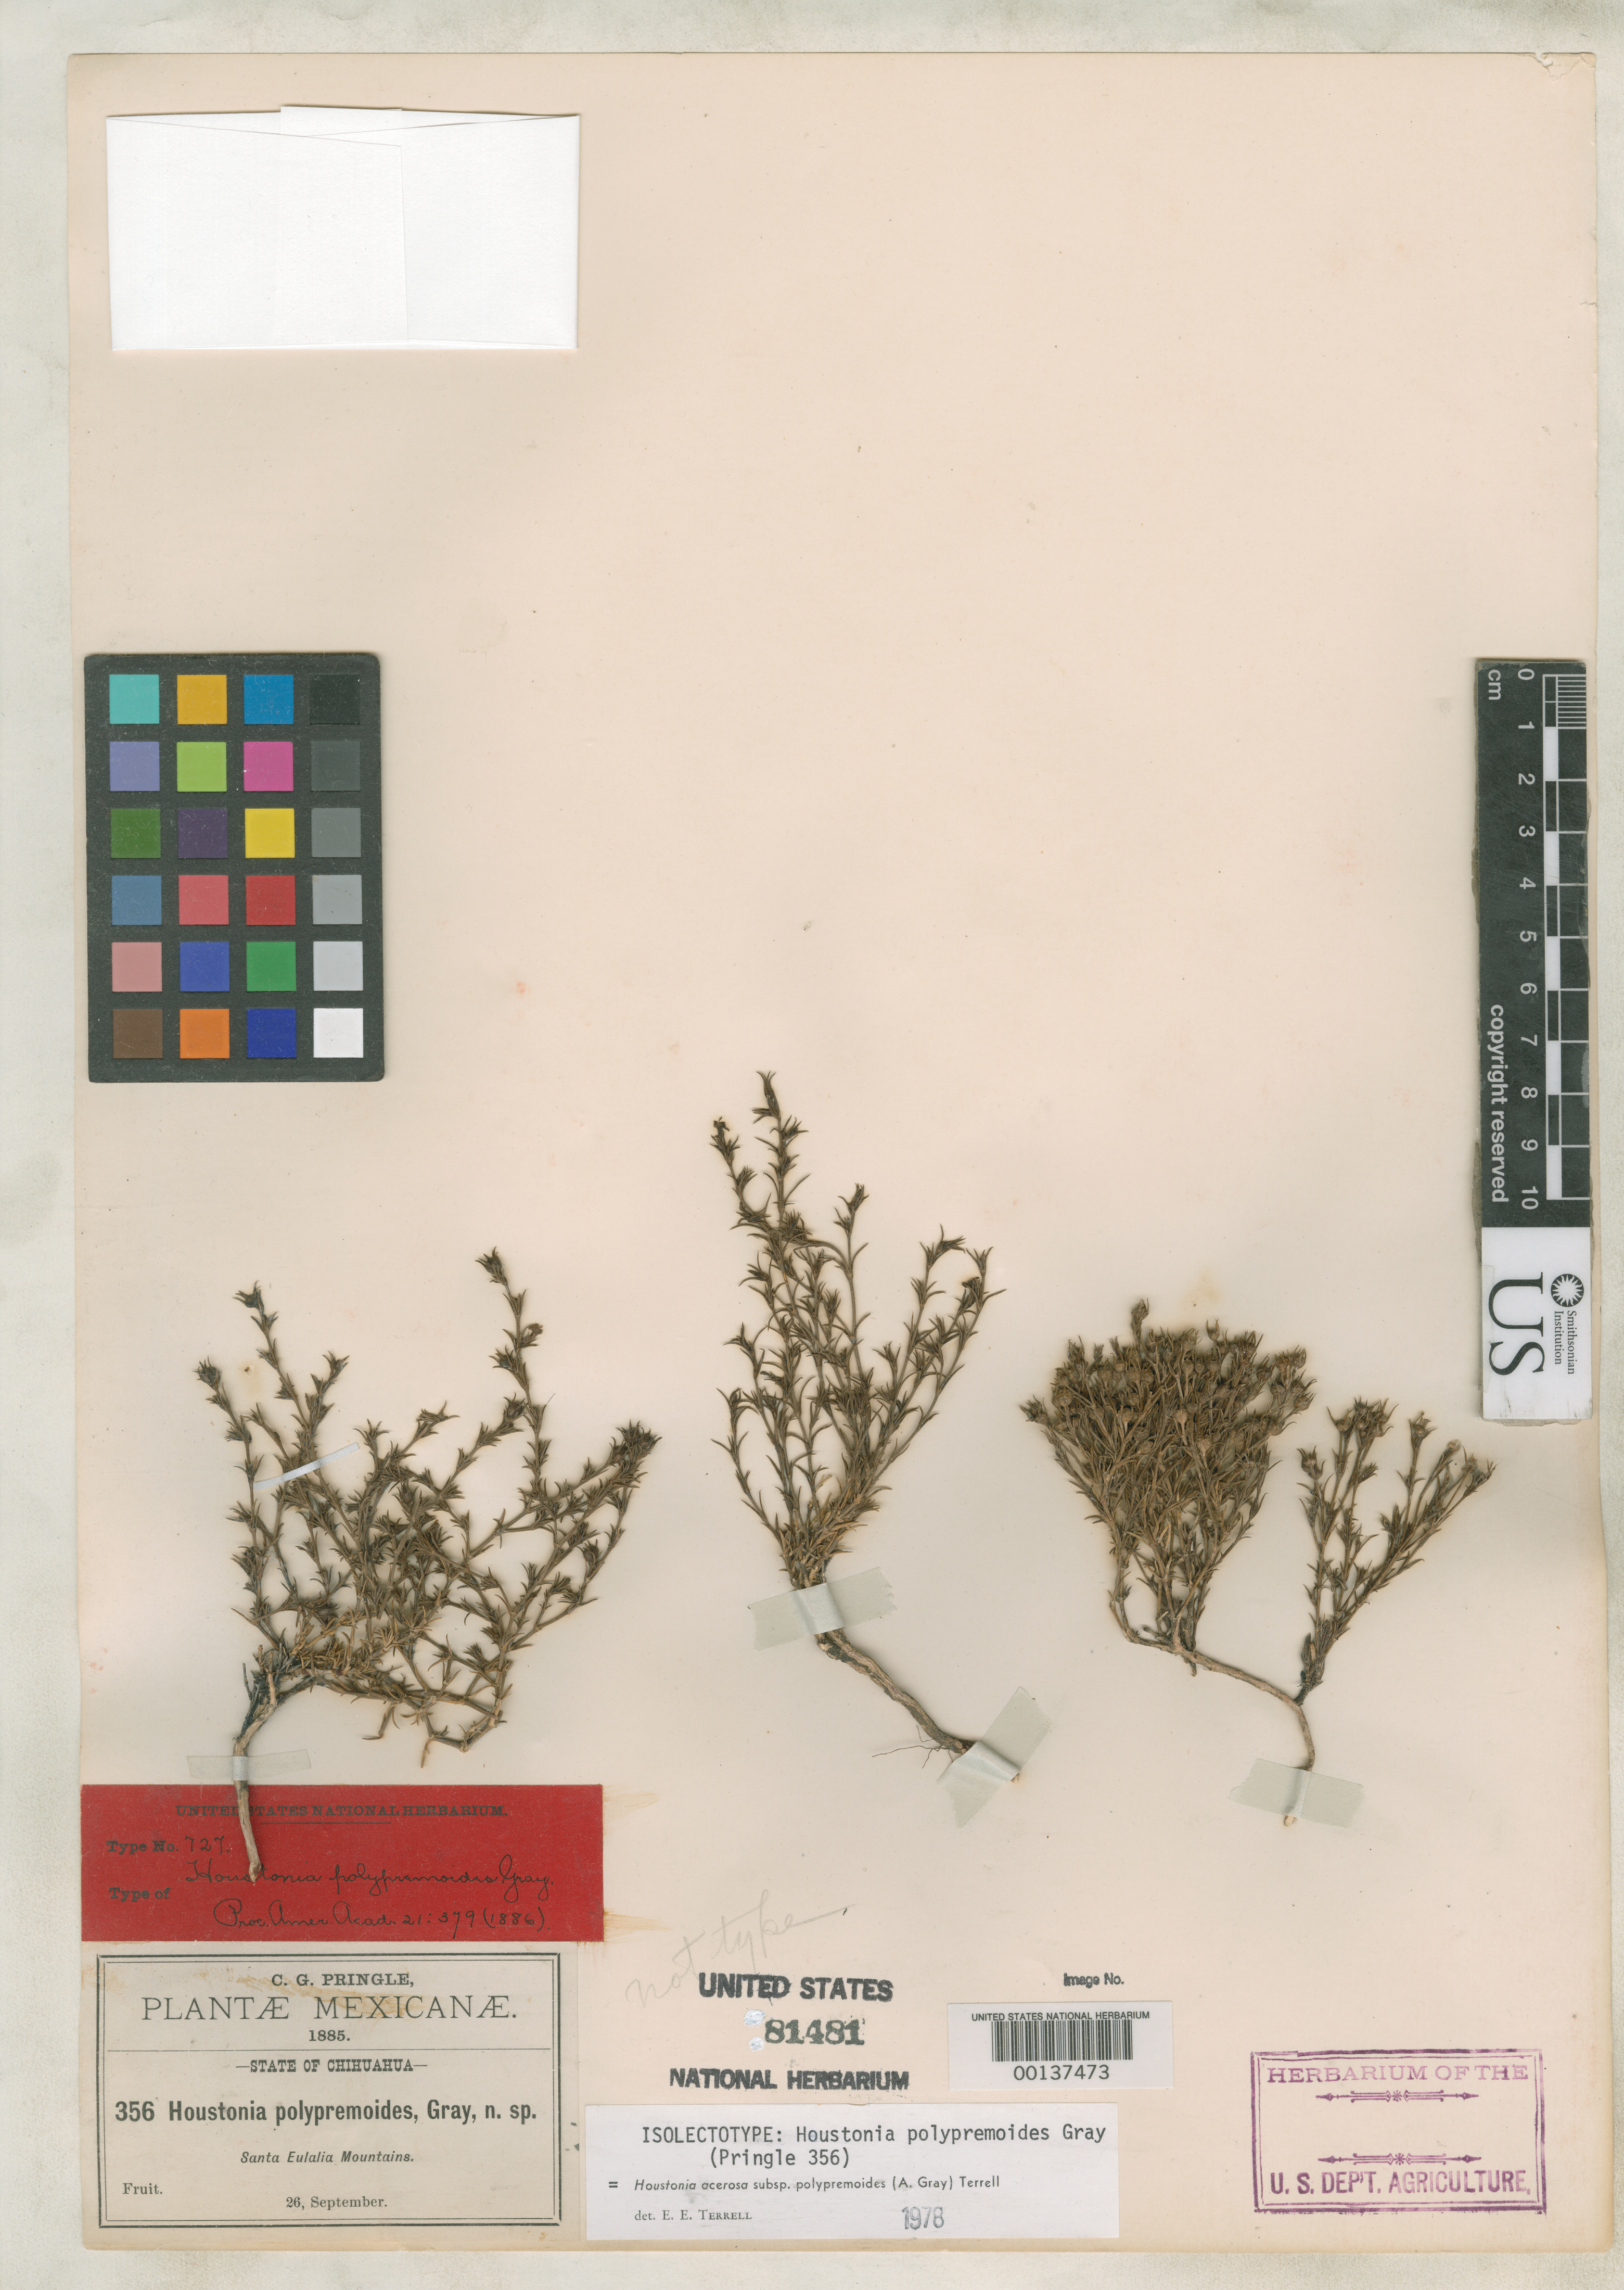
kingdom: Plantae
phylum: Tracheophyta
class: Magnoliopsida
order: Gentianales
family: Rubiaceae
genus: Houstonia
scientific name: Houstonia polypremoides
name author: A. Gray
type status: Isolectotype; Isosyntype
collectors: C. G. Pringle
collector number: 356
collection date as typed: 26 Sep 1885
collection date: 1885-09-26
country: Mexico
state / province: Chihuahua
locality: Santa Eulalia Mts.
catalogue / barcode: US 81481